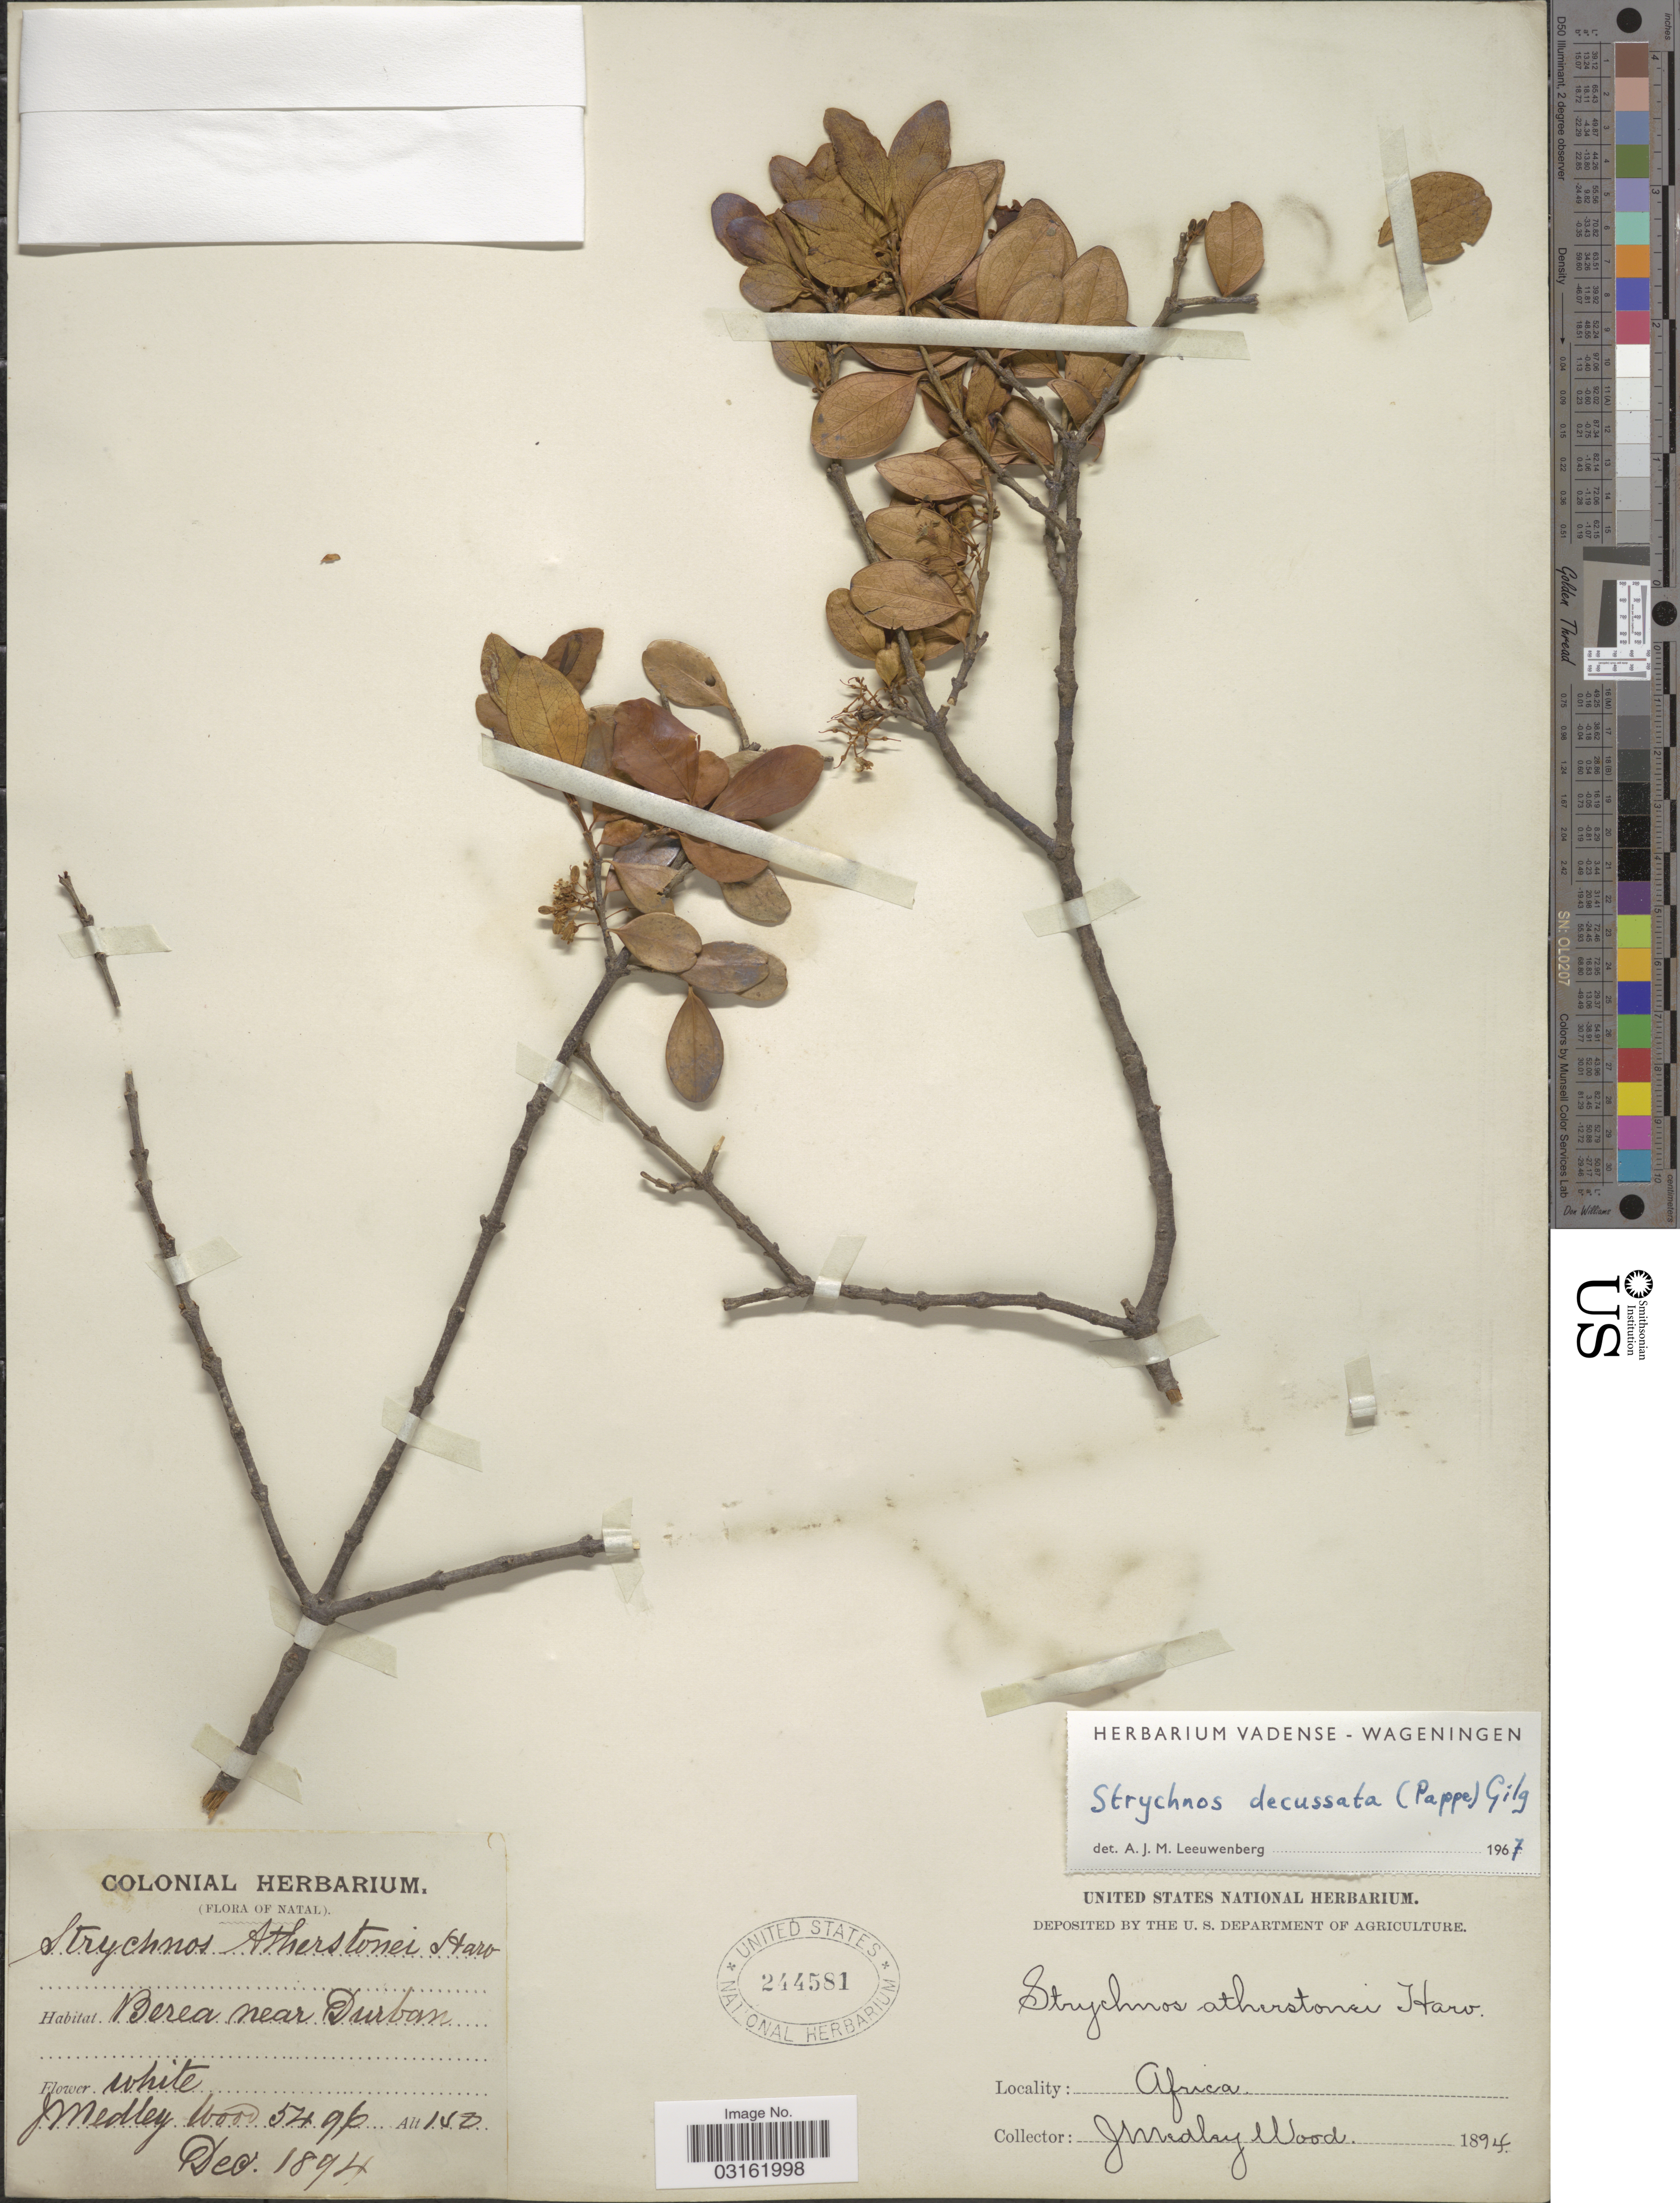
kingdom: Plantae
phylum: Tracheophyta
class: Magnoliopsida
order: Gentianales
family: Loganiaceae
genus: Strychnos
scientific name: Strychnos decussata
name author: (Pappe) Gilg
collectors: J. Medley Wood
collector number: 5496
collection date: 1894-12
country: South Africa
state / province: KwaZulu-Natal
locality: Natal. Berea near Durban. Africa.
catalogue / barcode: US 244581